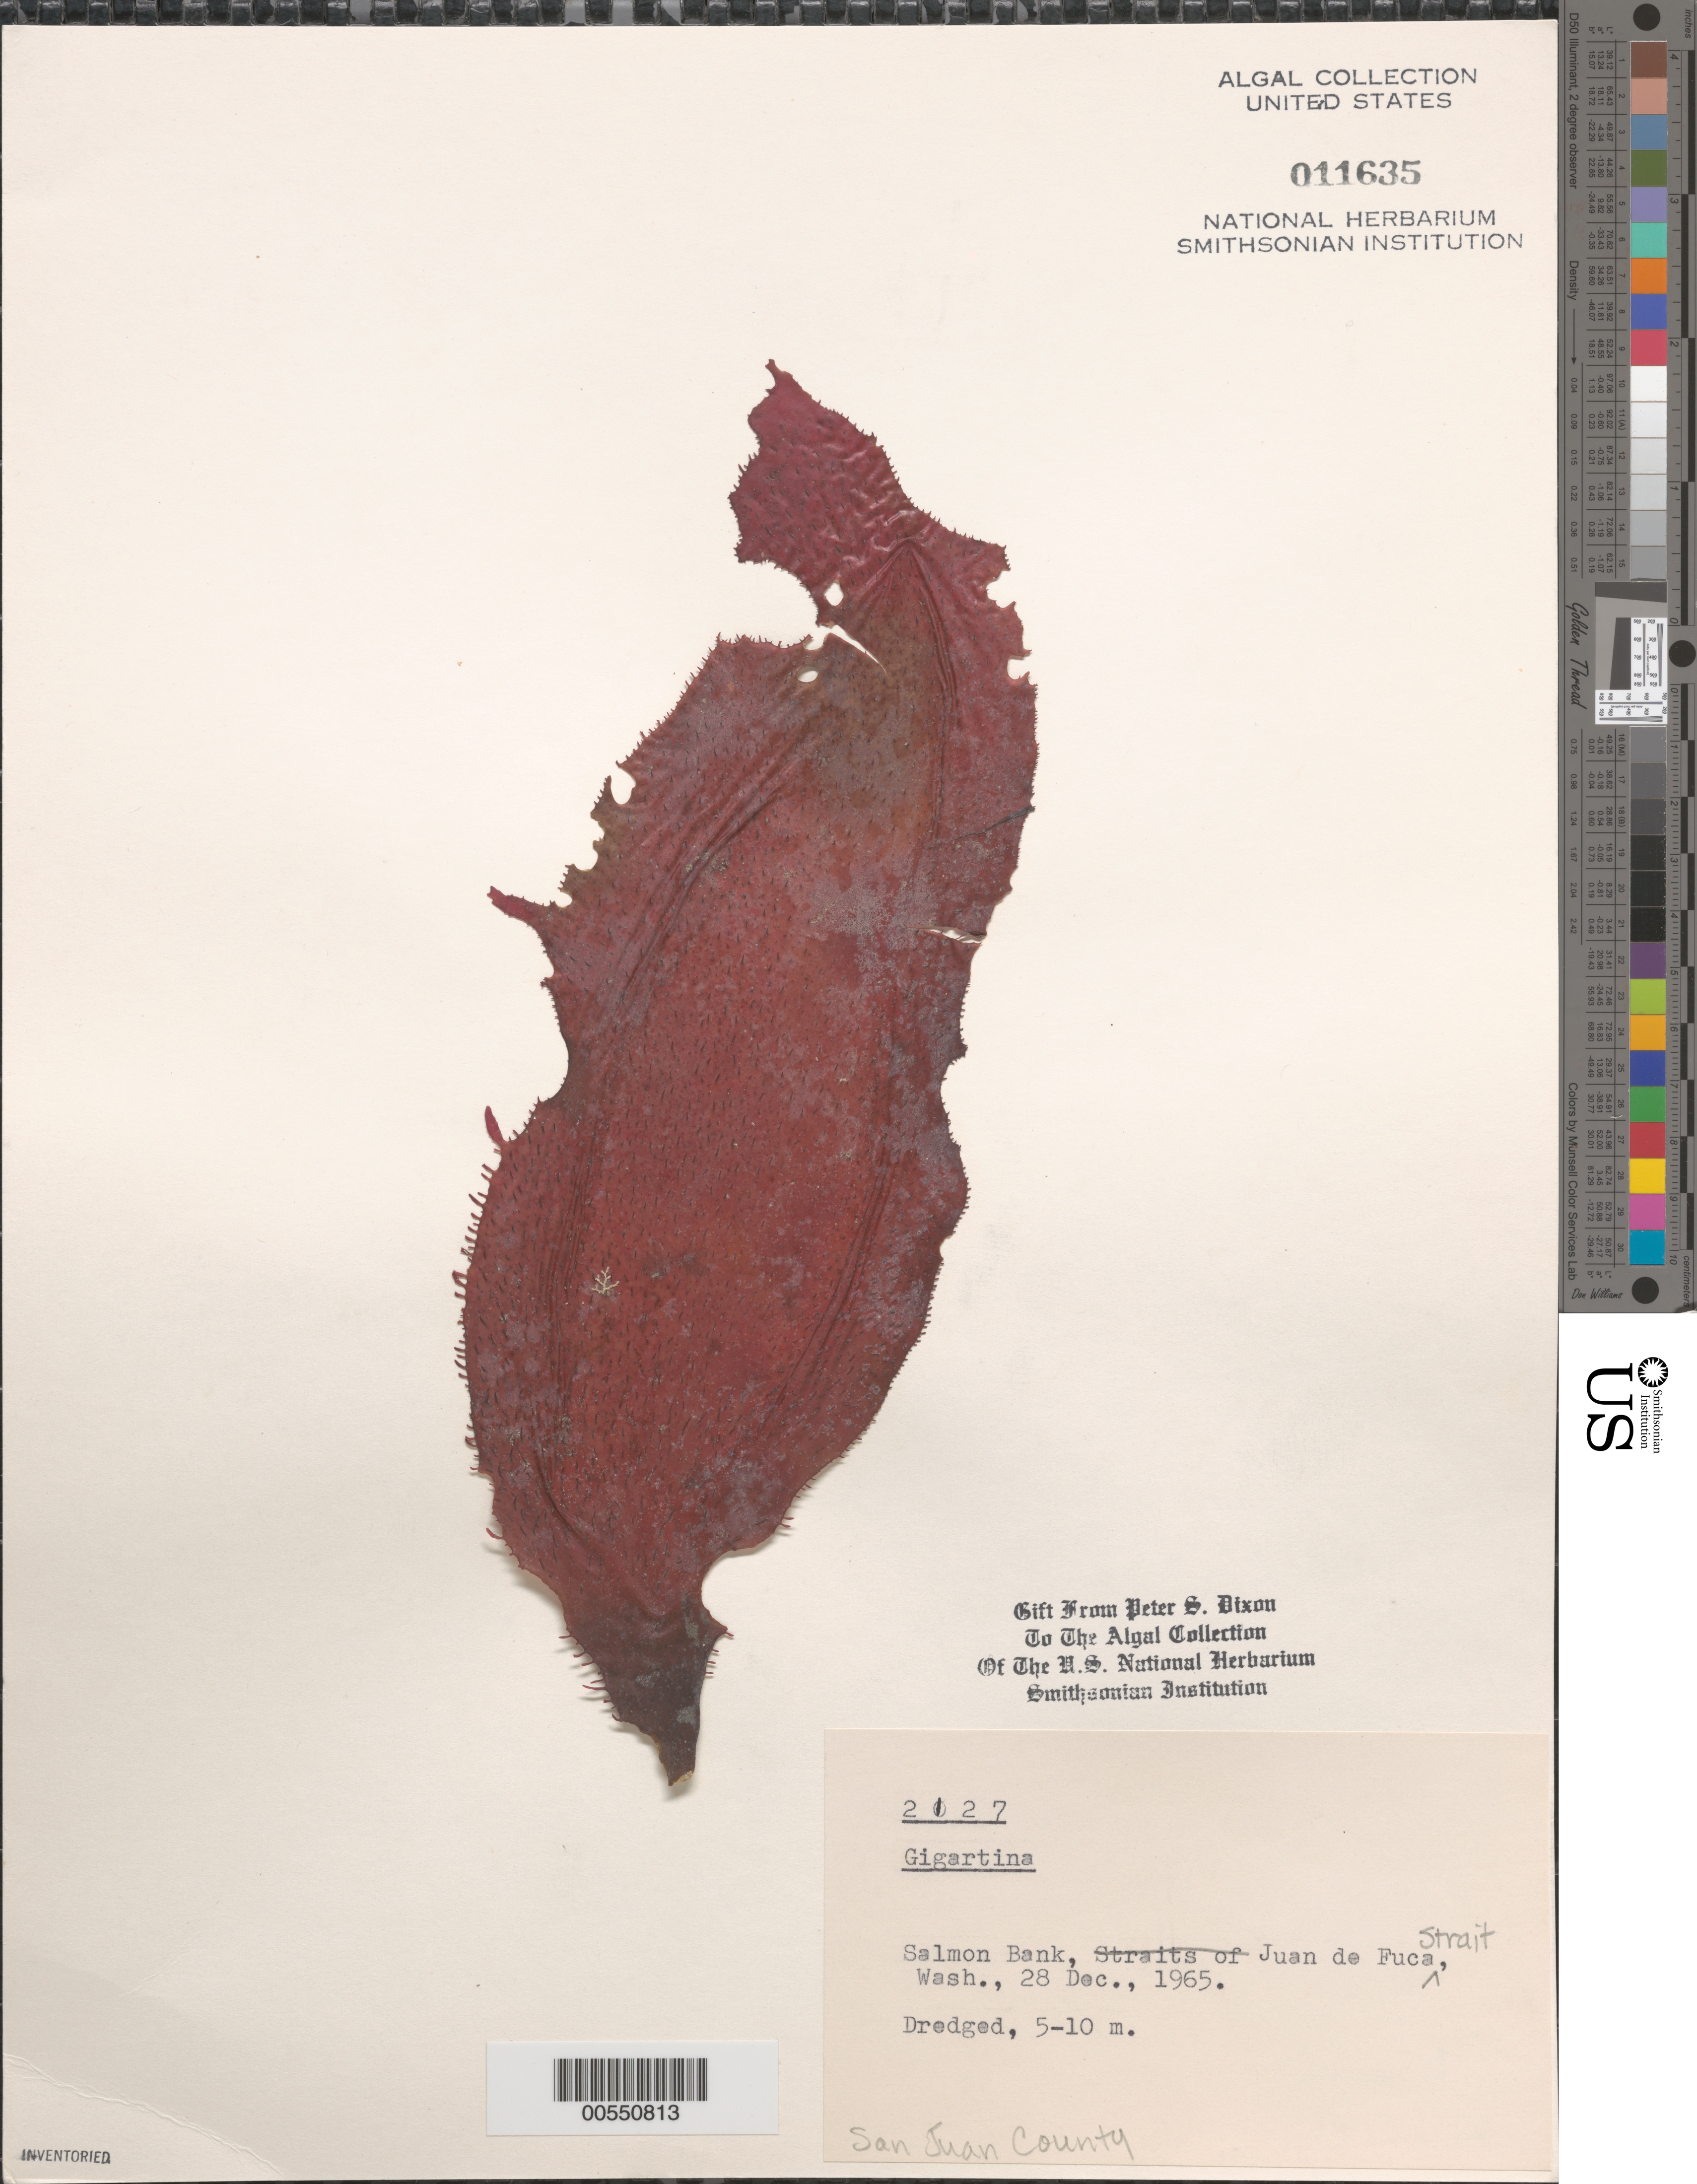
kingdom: Plantae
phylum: Rhodophyta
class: Florideophyceae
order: Gigartinales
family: Gigartinaceae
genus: Gigartina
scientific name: Gigartina sp.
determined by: Dixon, P. S.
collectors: P. S. Dixon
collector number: PSD 2127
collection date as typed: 28 Dec 1965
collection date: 1965-12-28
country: United States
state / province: Washington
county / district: San Juan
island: San Juan Islands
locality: Salmon Bank, Strait of Juan de Fuca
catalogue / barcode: US 11635